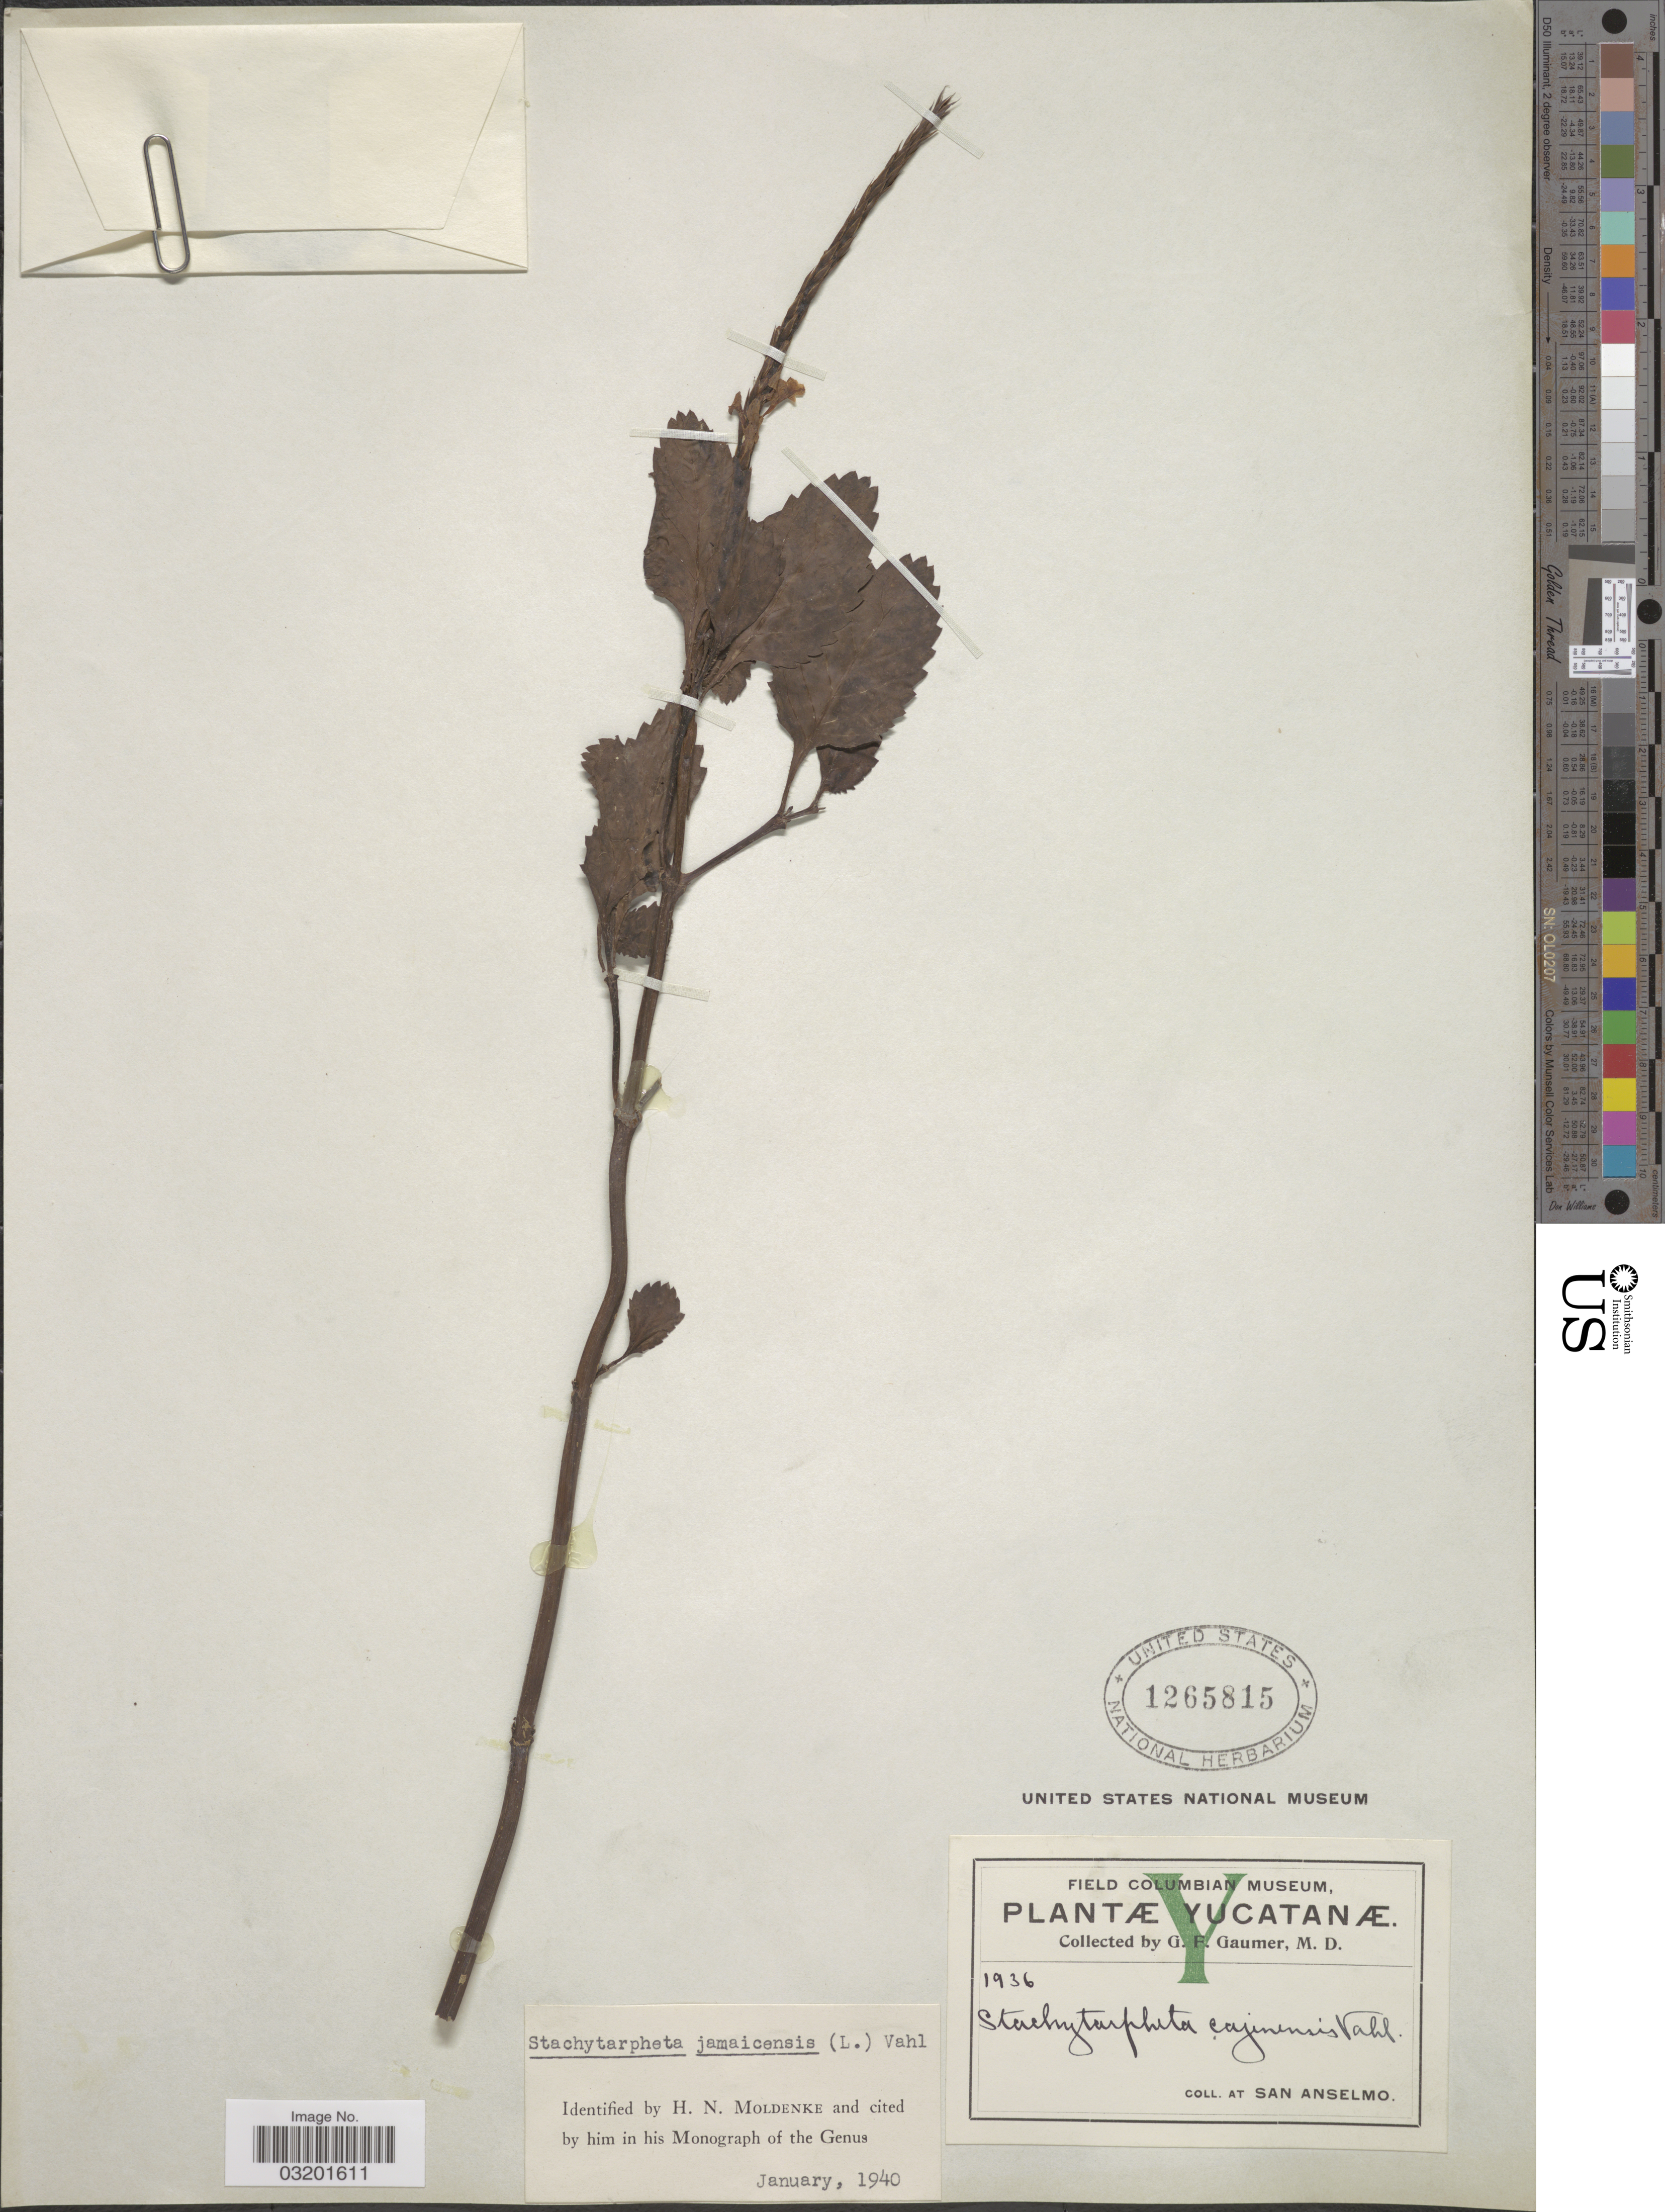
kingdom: Plantae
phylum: Tracheophyta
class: Magnoliopsida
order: Lamiales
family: Verbenaceae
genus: Stachytarpheta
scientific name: Stachytarpheta jamaicensis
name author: (L.) Vahl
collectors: G. F. Gaumer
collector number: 1936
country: Mexico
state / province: Yucatán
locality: San Anselmo.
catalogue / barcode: US 1265815